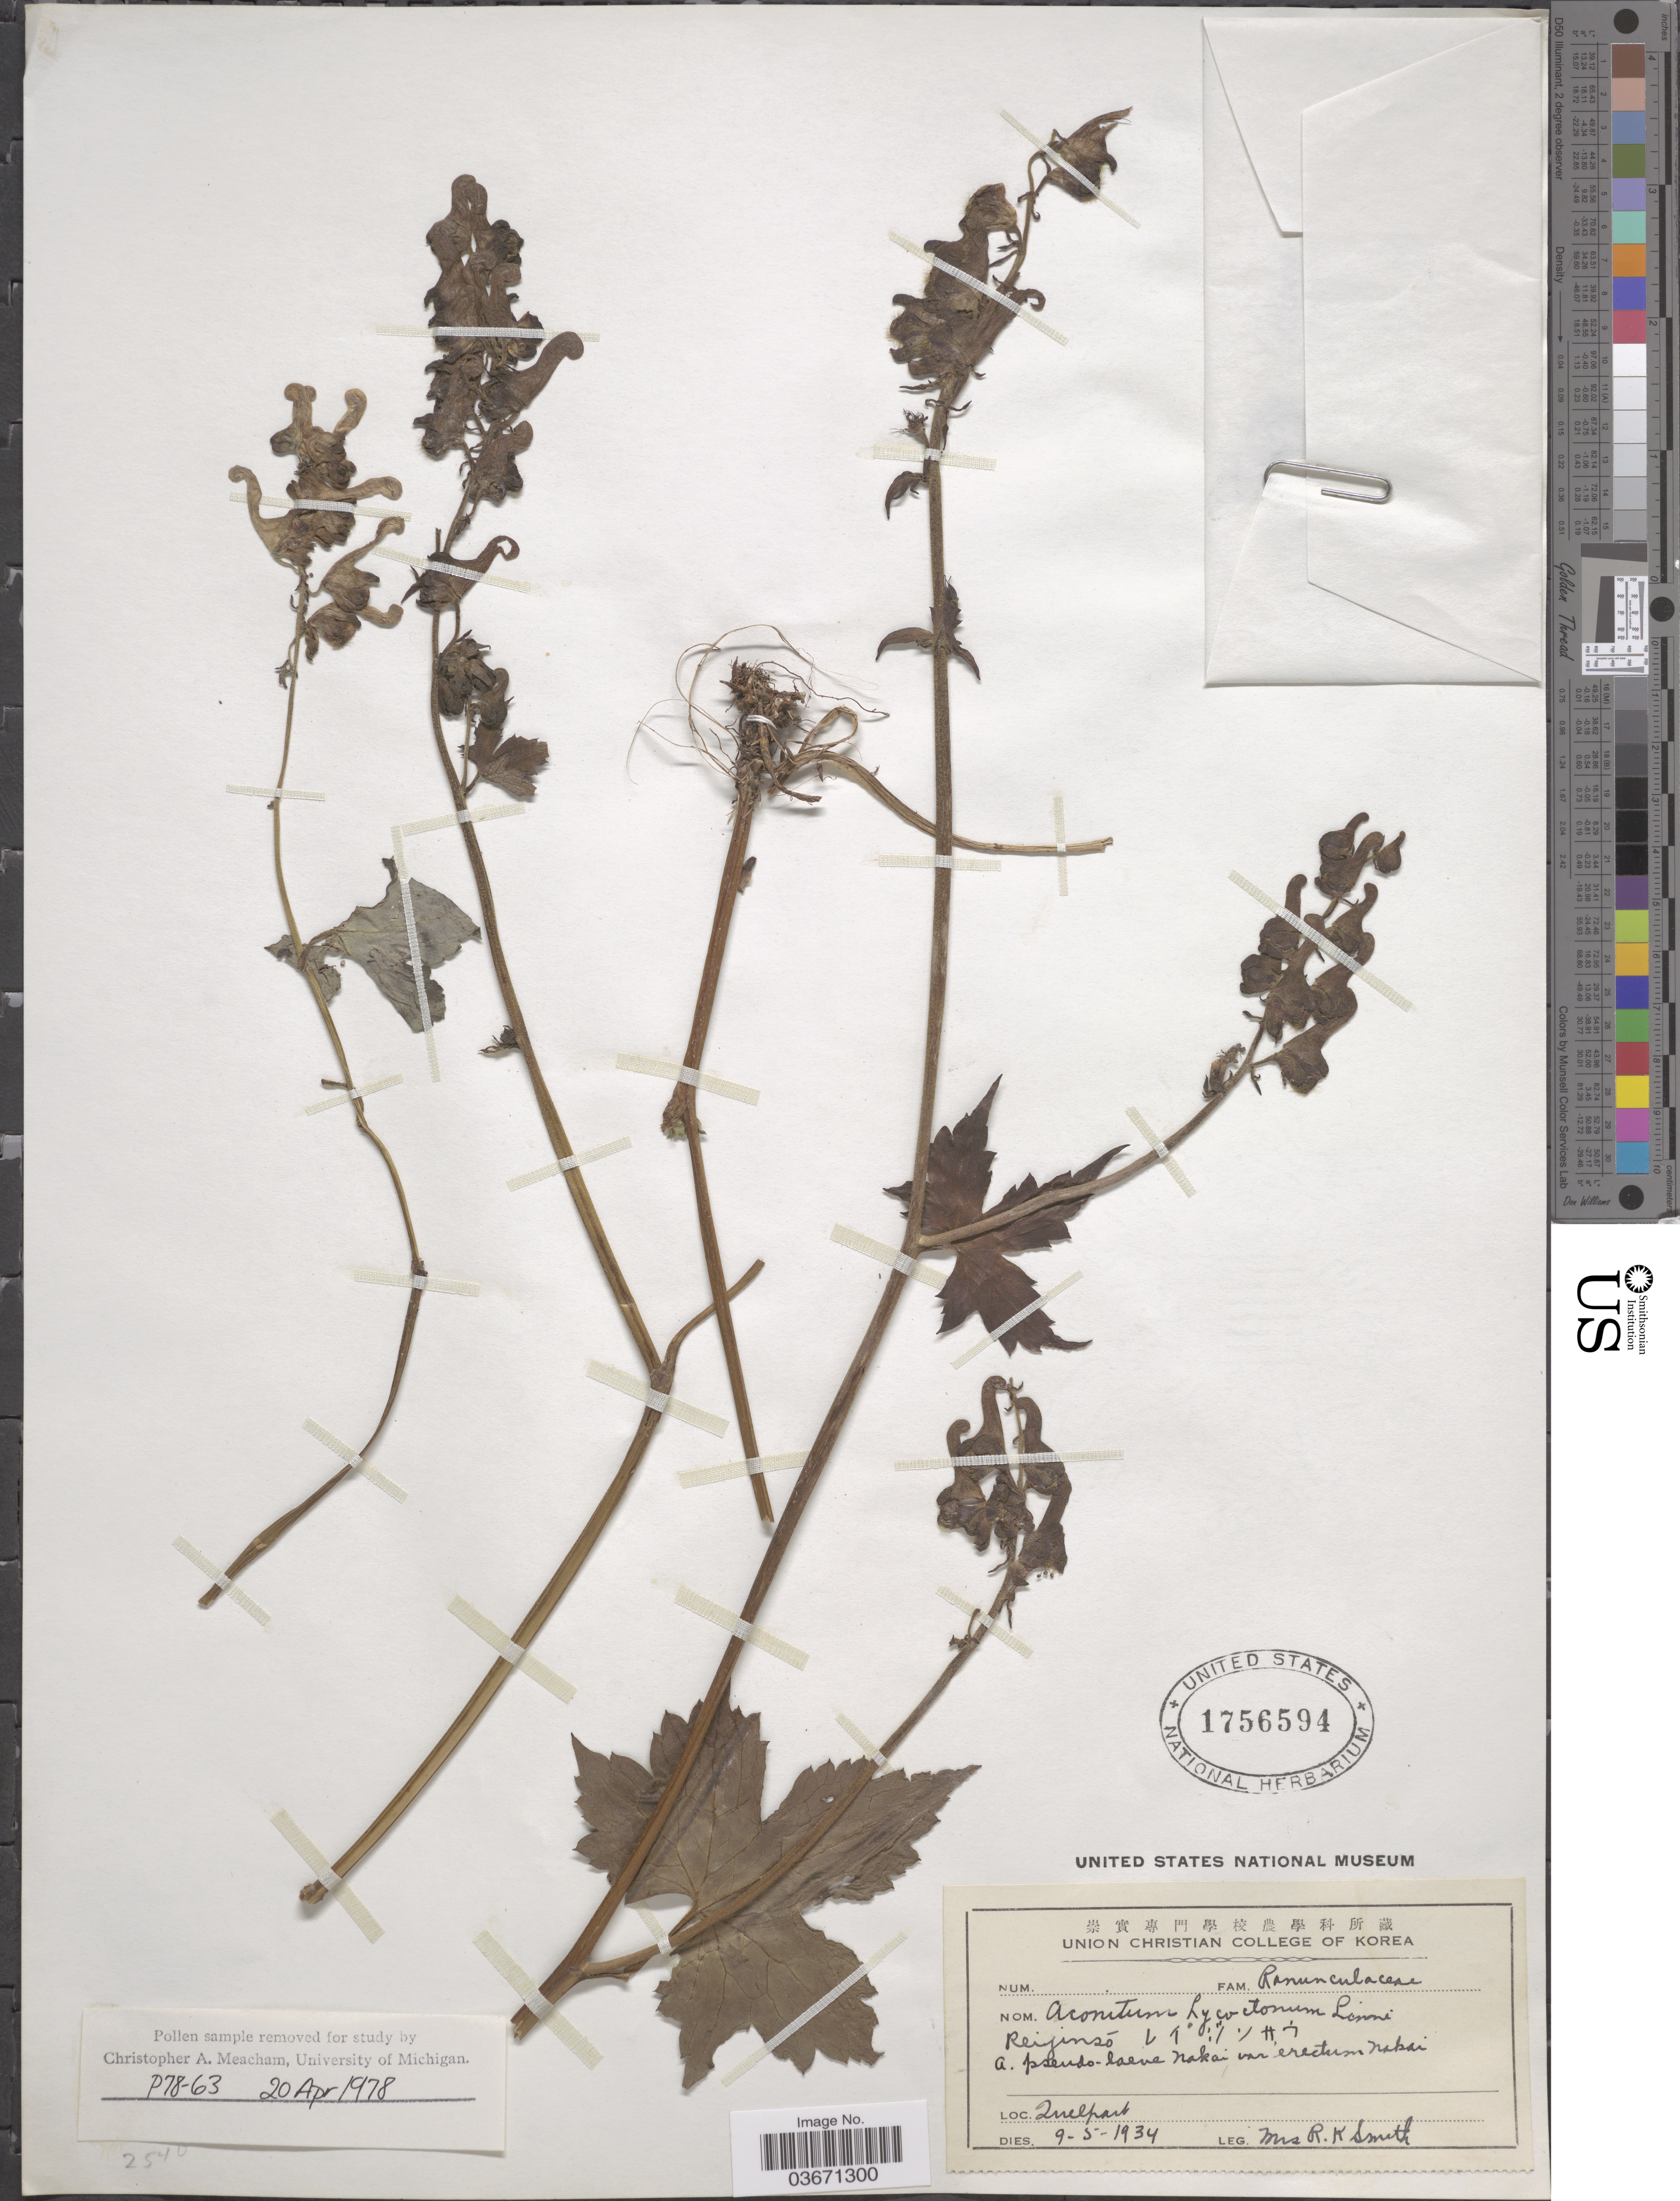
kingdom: Plantae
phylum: Tracheophyta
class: Magnoliopsida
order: Ranunculales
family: Ranunculaceae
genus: Aconitum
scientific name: Aconitum lycoctonum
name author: L.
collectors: Mrs. R. K. Smith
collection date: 1934-05-09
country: South Korea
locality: Quelpart.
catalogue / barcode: US 1756594